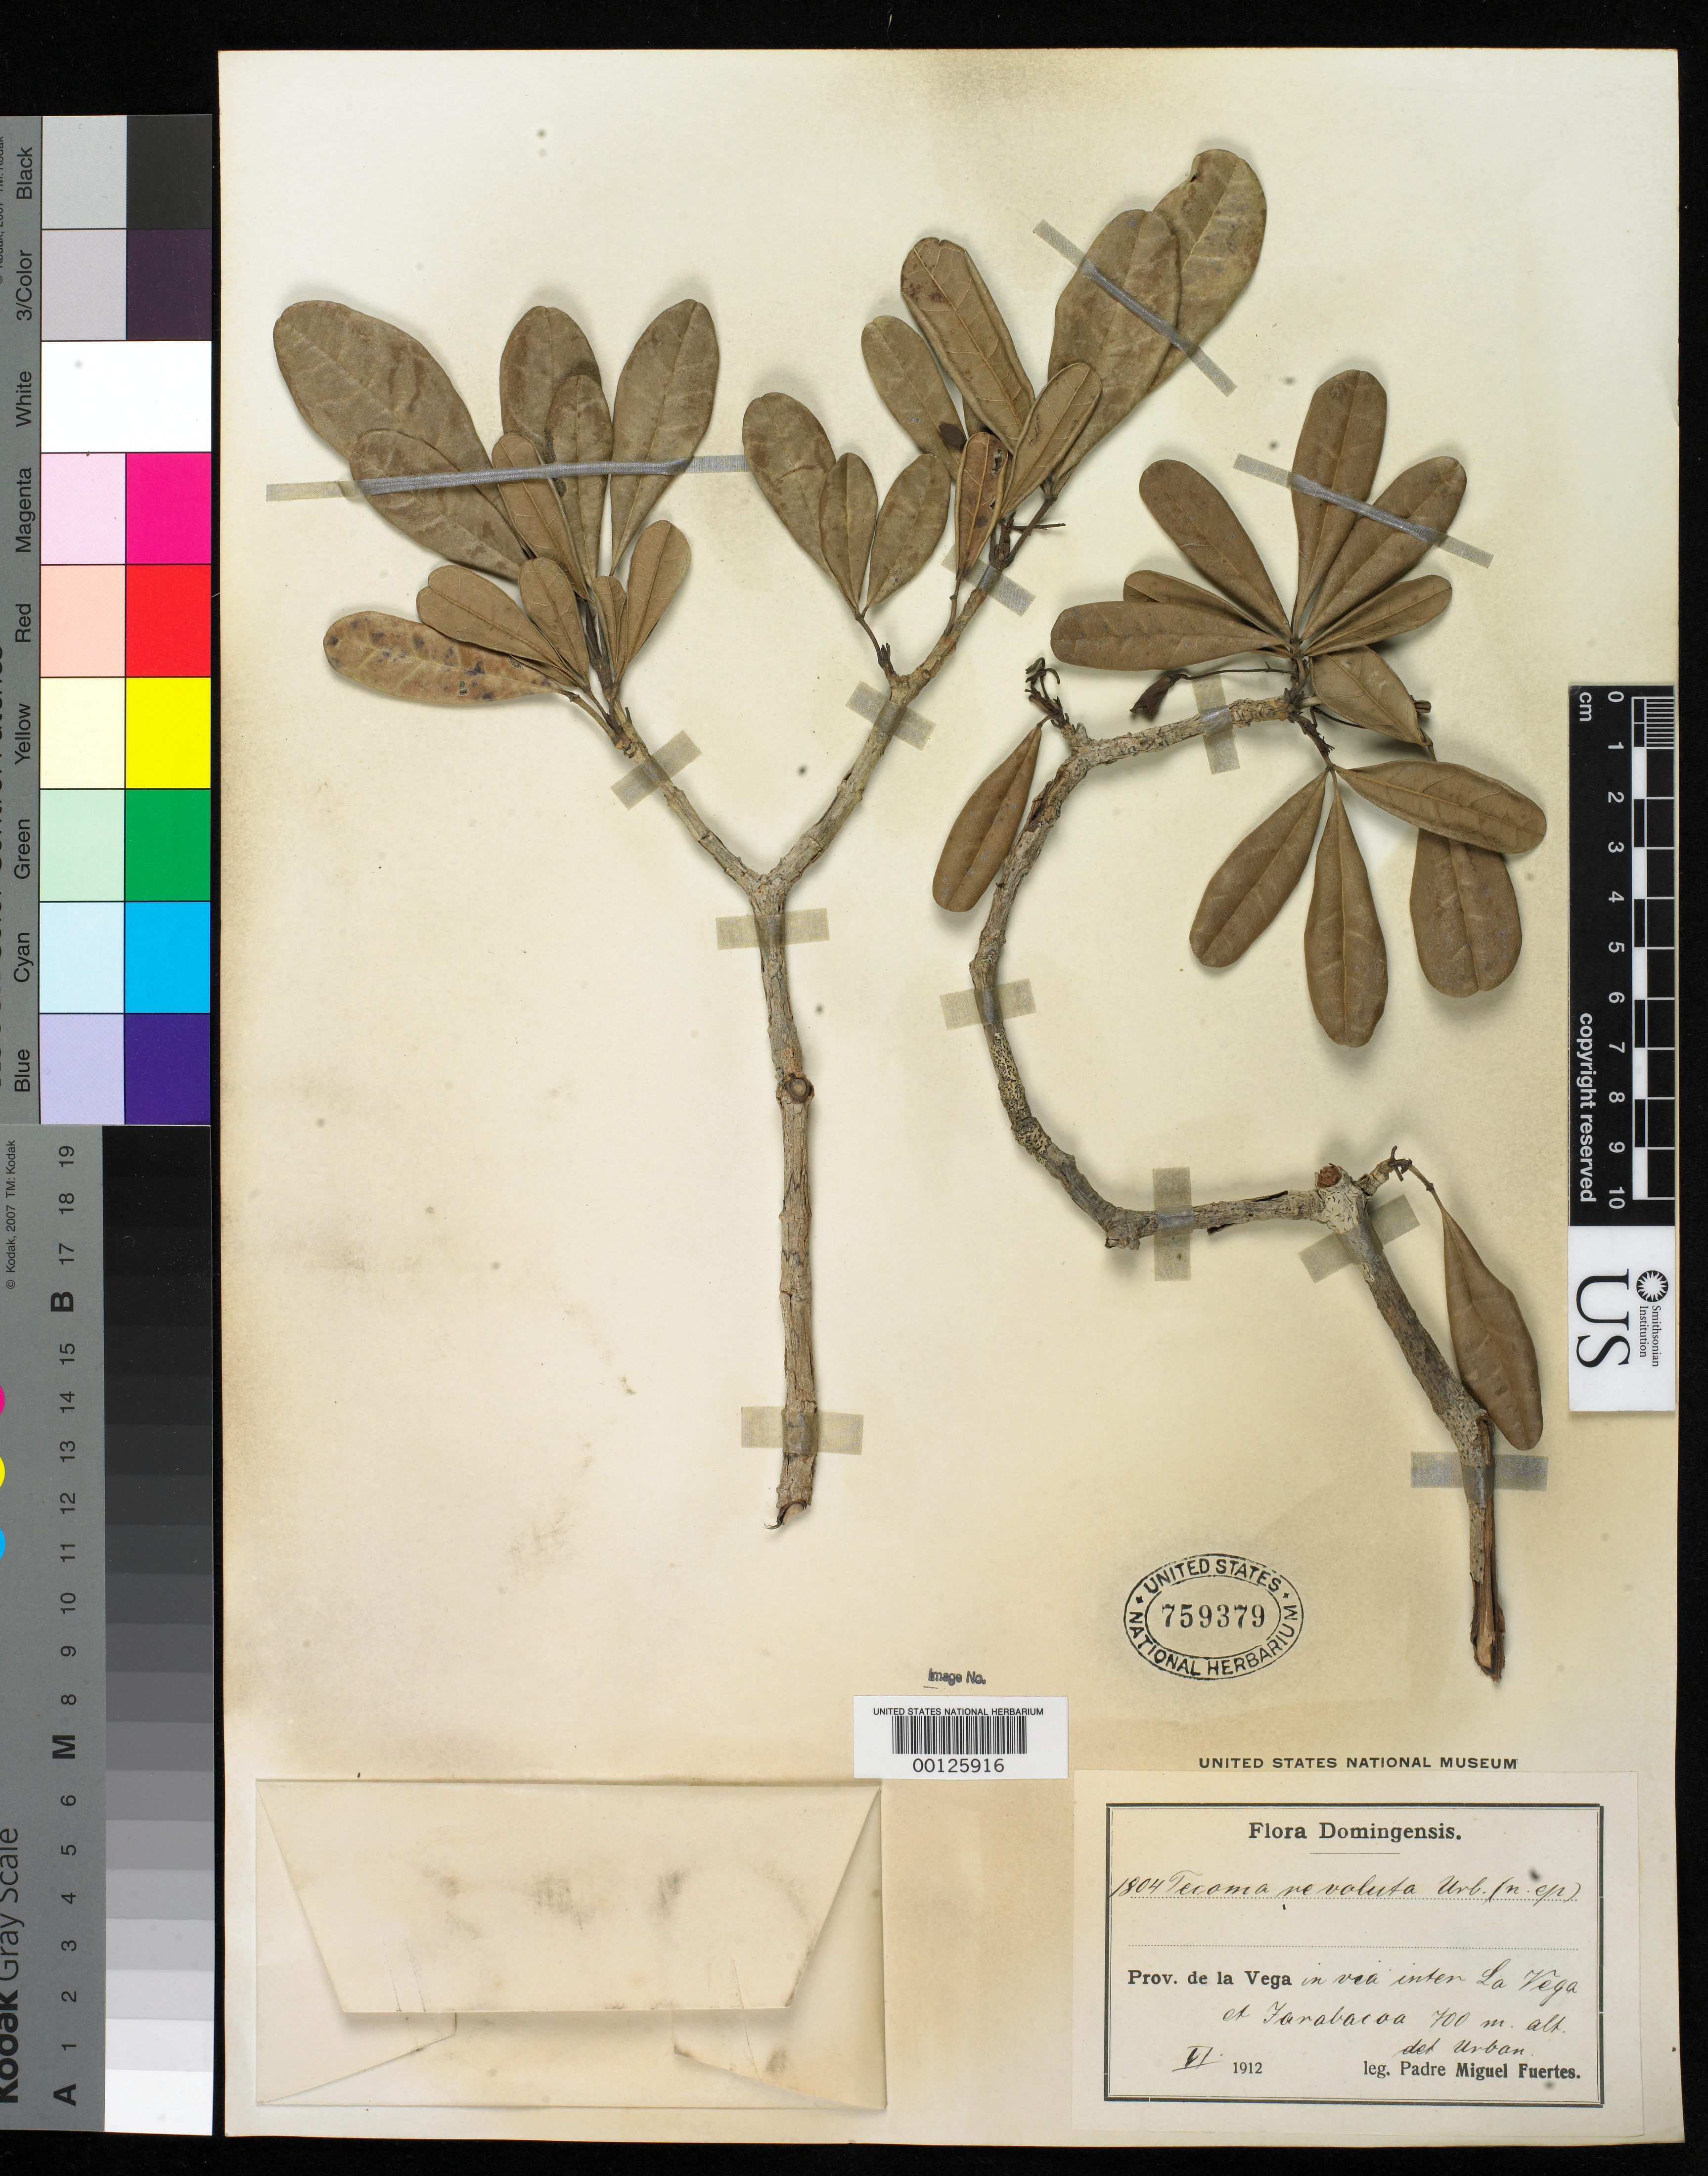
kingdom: Plantae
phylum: Tracheophyta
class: Magnoliopsida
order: Lamiales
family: Bignoniaceae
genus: Tecoma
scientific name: Tecoma revoluta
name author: Urb.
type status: Isotype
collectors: M. D. Fuertes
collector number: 1804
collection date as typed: Jun 1912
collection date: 1912-06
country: Dominican Republic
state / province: La Vega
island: Hispaniola Island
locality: Near La Vega.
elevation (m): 700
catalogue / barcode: US 759379